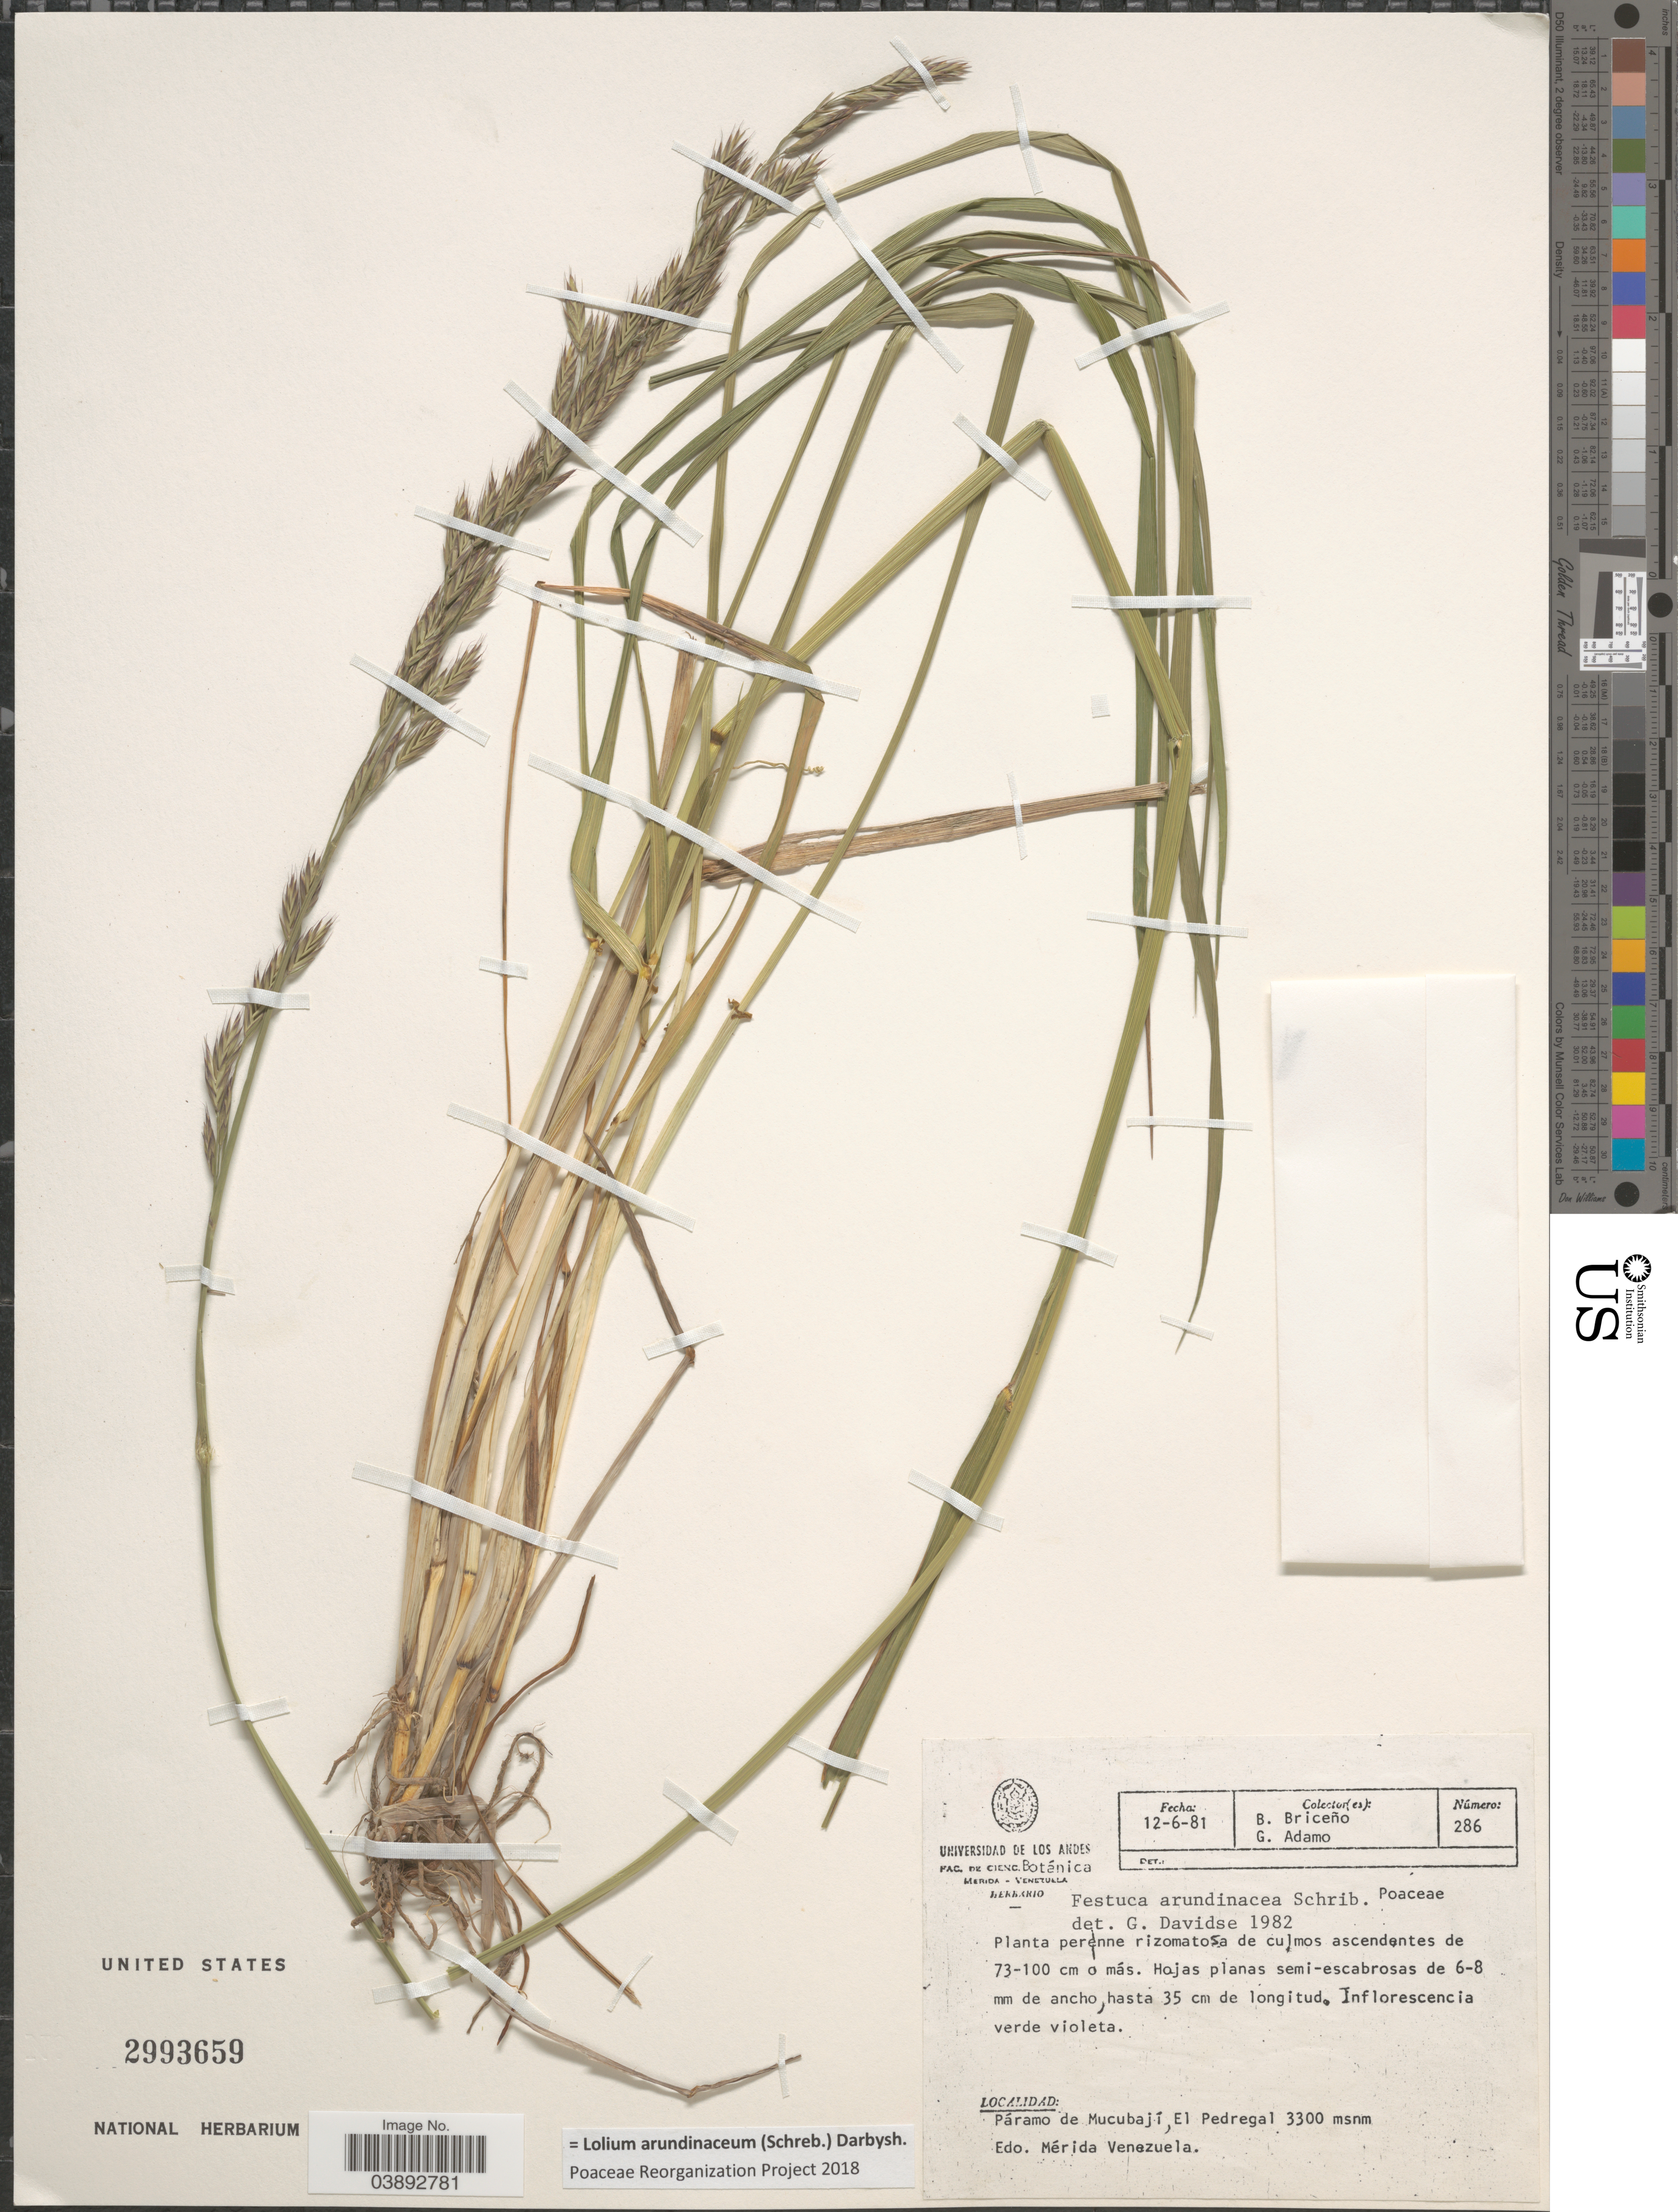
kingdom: Plantae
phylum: Tracheophyta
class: Liliopsida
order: Poales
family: Poaceae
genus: Lolium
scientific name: Lolium arundinaceum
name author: (Schreb.) Darbysh.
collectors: B. Briceño & G. Adamo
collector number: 286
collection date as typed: Transcribed d/m/y: 12/6/81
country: Venezuela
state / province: Merida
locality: Páramo de Mucubají, El Pedregal.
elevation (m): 3300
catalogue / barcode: US 2993659